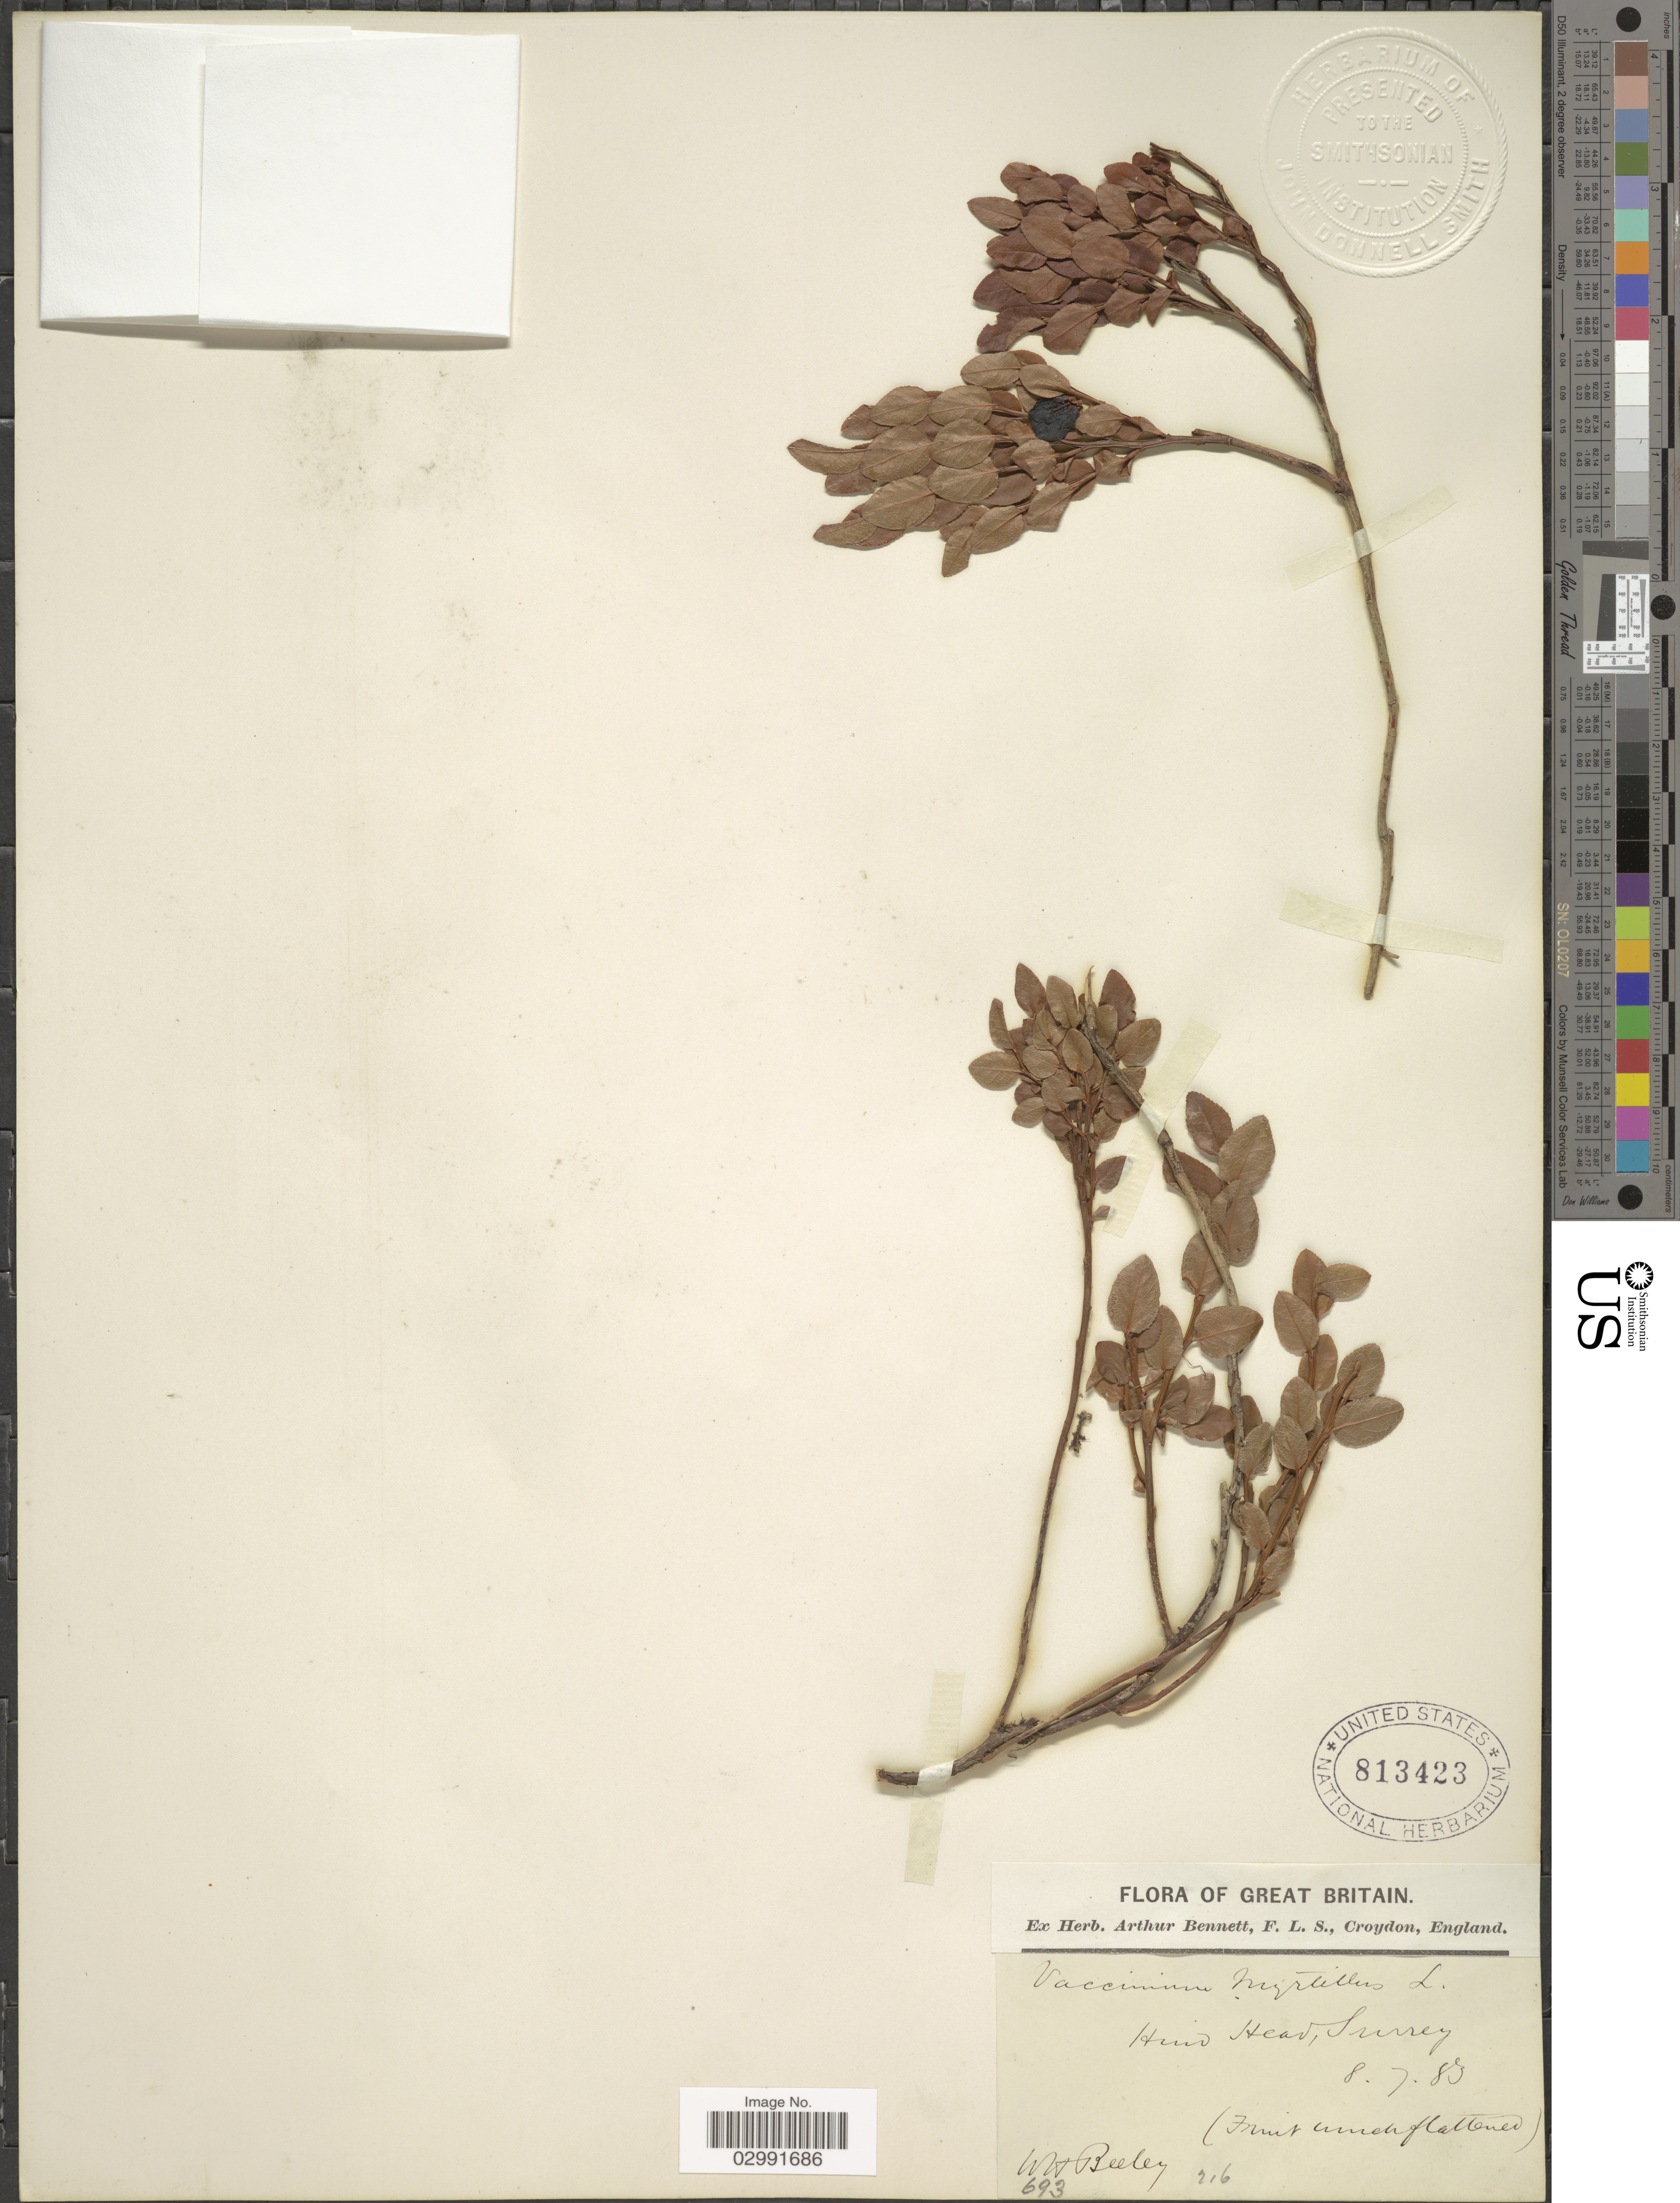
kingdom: Plantae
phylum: Tracheophyta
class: Magnoliopsida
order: Ericales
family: Ericaceae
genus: Vaccinium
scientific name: Vaccinium myrtillus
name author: L.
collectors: W. Beeby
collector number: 693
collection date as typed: Transcribed d/m/y: 8/7/83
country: United Kingdom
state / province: England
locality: Great Britain. H [illegible text] Head, Surrey.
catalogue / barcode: US 813423